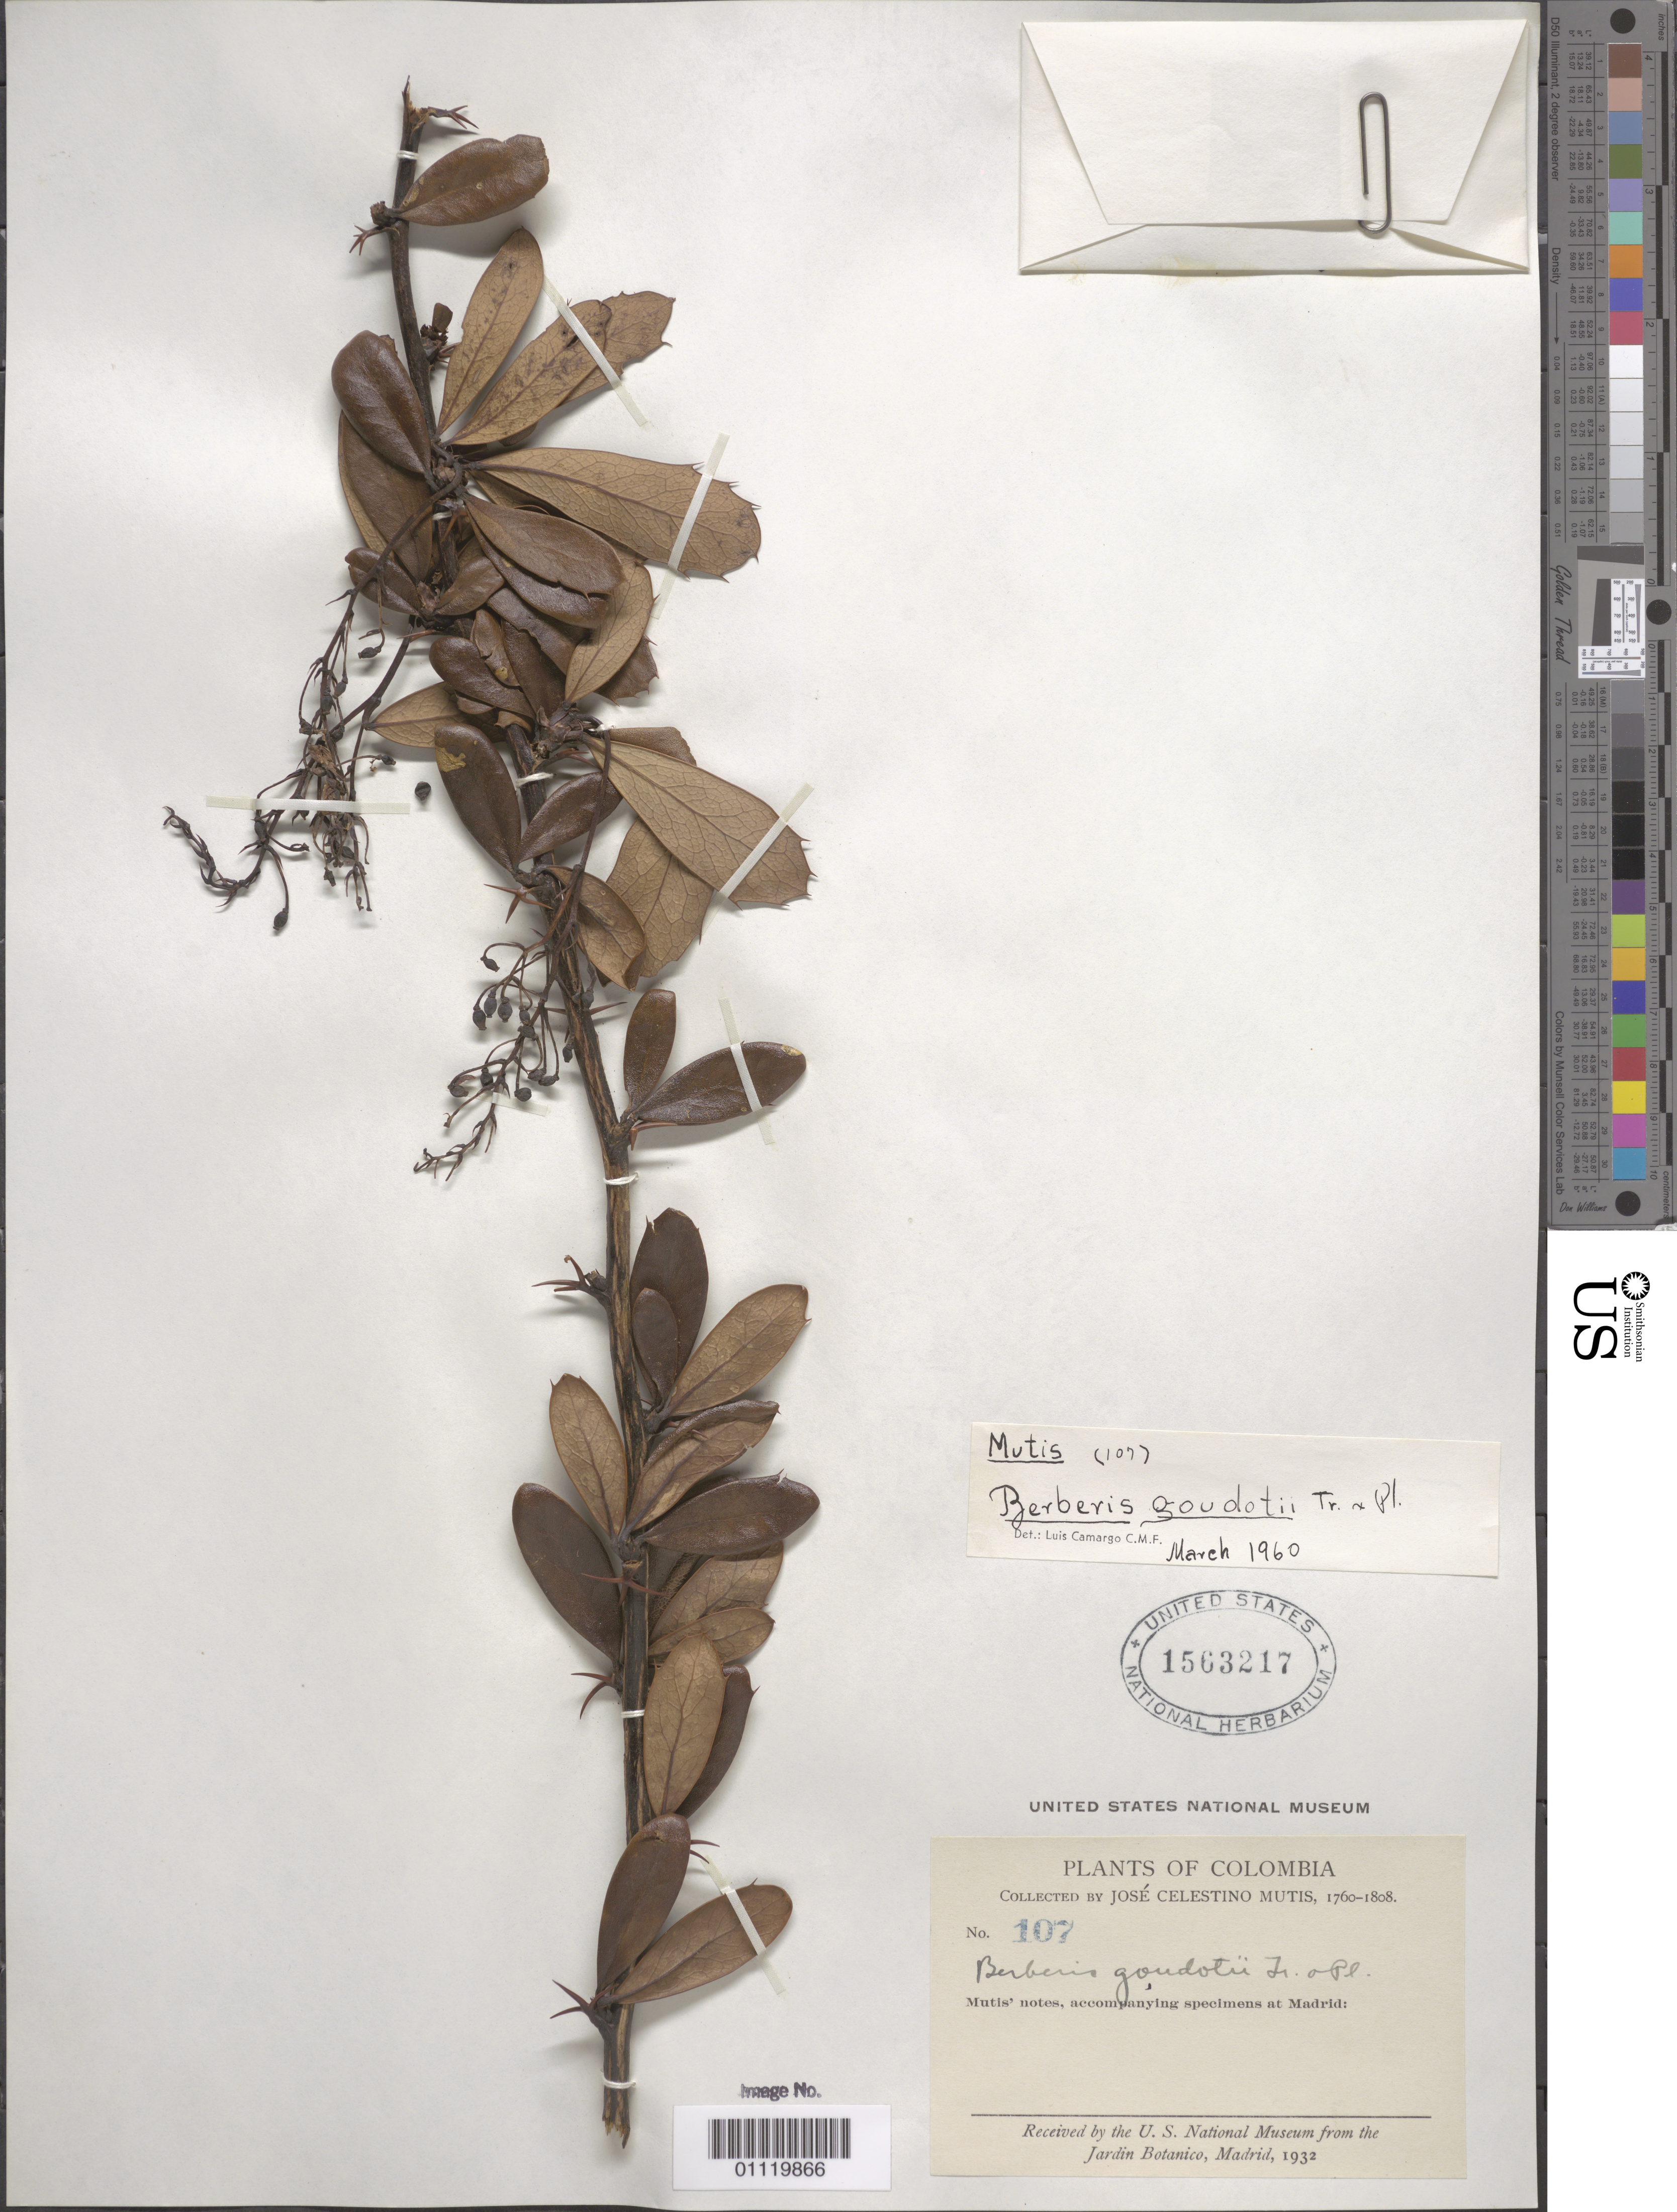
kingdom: Plantae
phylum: Tracheophyta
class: Magnoliopsida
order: Ranunculales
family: Berberidaceae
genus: Berberis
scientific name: Berberis goudotii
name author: Triana & Planch. ex Wedd.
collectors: J. C. B. Mutis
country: Colombia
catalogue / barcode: US 1563217